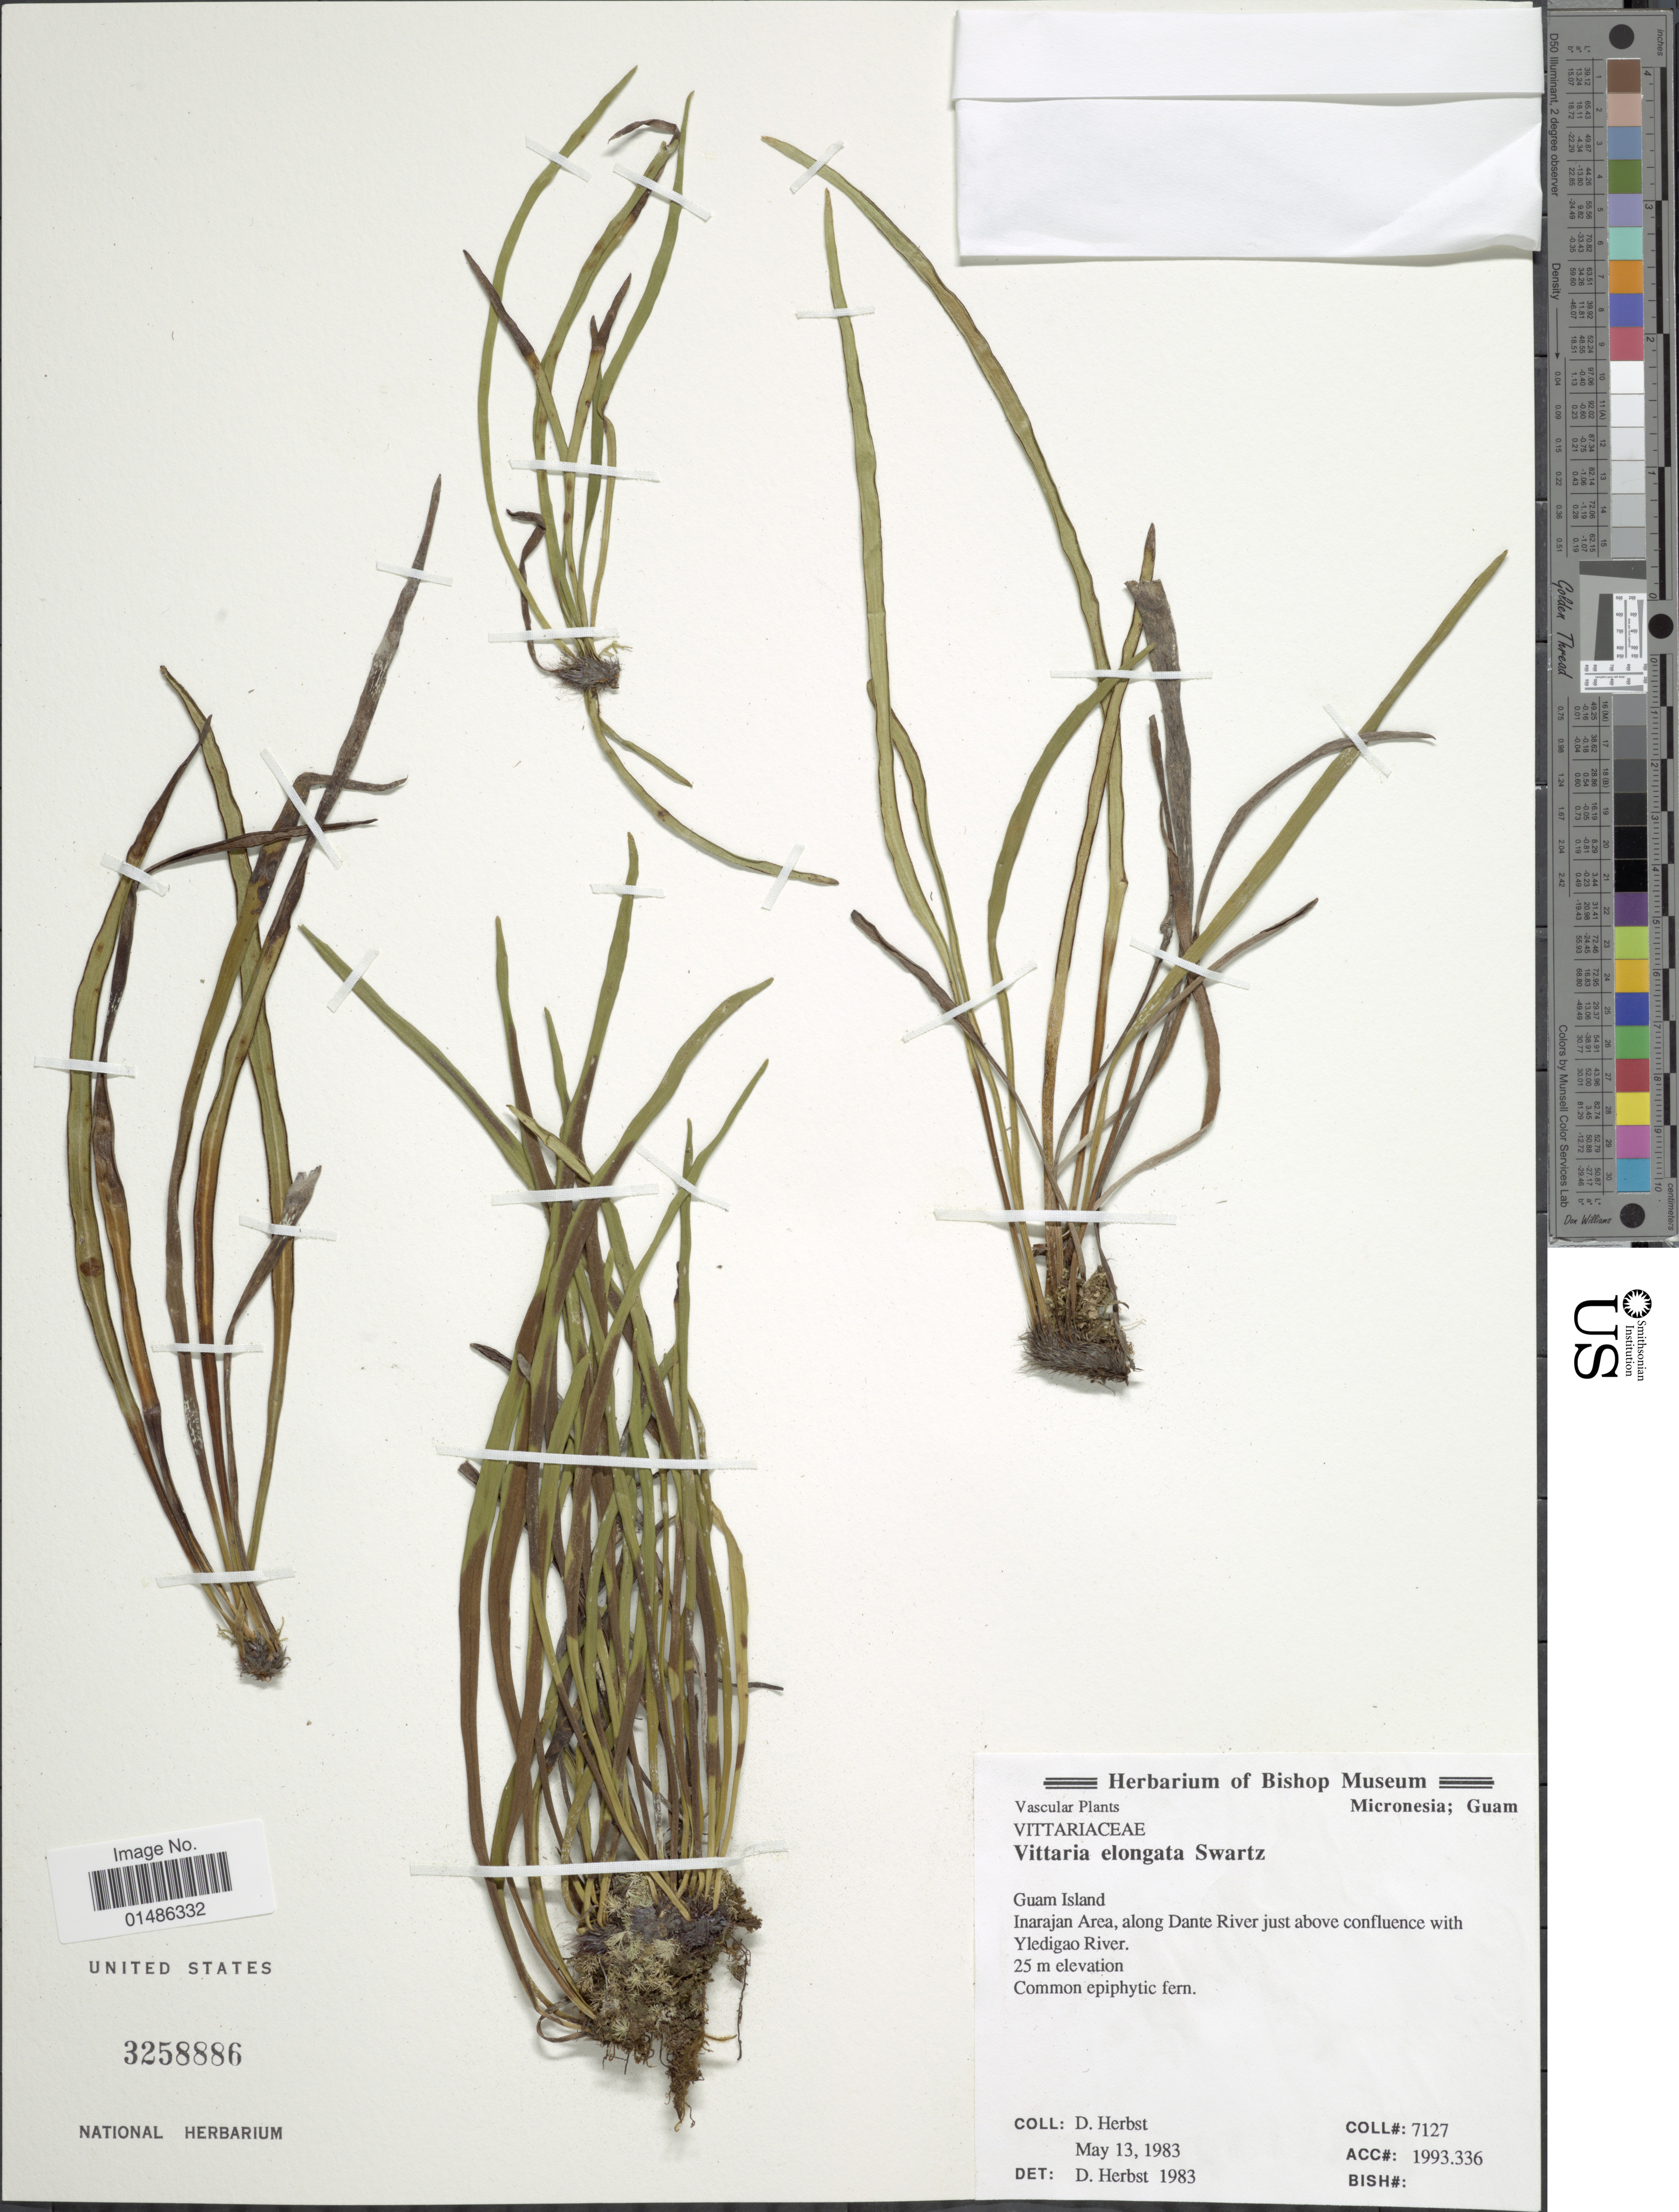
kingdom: Plantae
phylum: Tracheophyta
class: Polypodiopsida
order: Polypodiales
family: Pteridaceae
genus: Haplopteris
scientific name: Haplopteris ensiformis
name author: (Sw.) E.H. Crane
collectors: D. Herbst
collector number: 7127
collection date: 1983-05-13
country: Guam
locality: Guam Island. Inarajan Area, along Dante River just above confluence with Yledigao River.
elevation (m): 25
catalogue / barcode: US 3258886